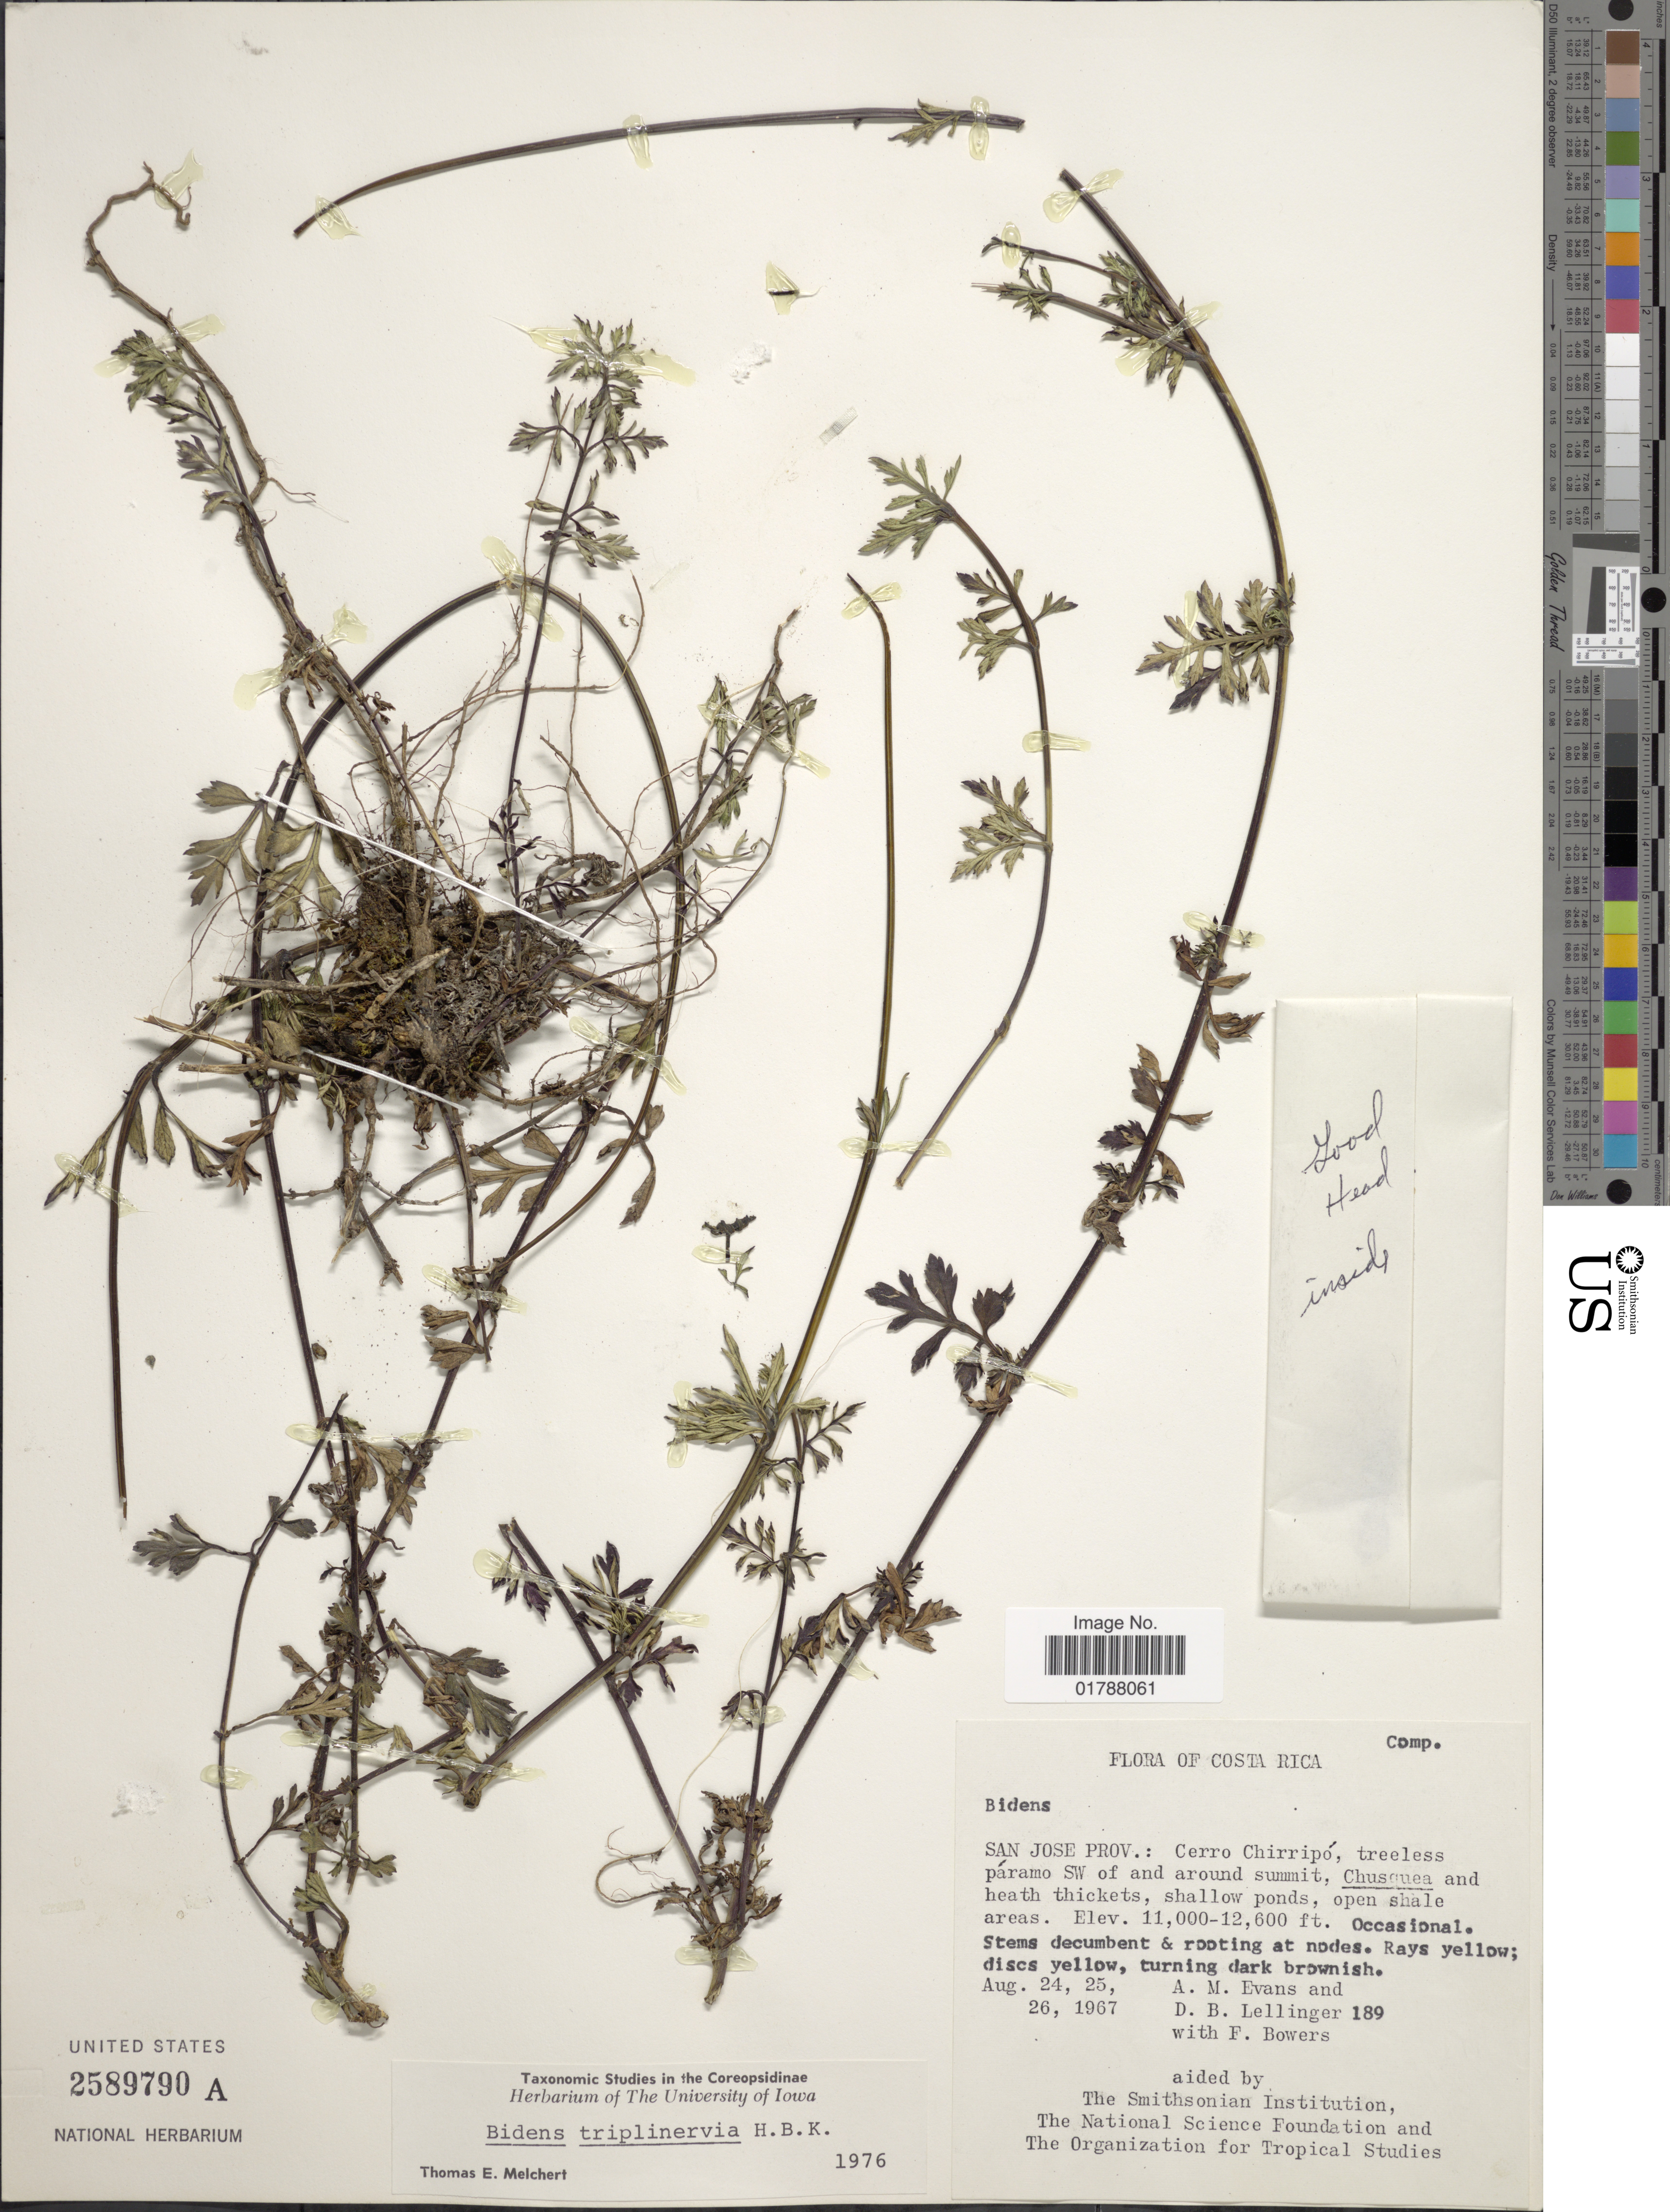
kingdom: Plantae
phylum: Tracheophyta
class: Magnoliopsida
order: Asterales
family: Asteraceae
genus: Bidens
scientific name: Bidens triplinervia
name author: Kunth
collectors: A. M. Evans, D. B. Lellinger & F. Bowers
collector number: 189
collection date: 1967-08-24/1967-08-26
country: Costa Rica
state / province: San José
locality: San Jose Prov.: Cerro Chirripo, treeless paramo SW of and around summit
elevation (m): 3353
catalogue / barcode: US 2589790A